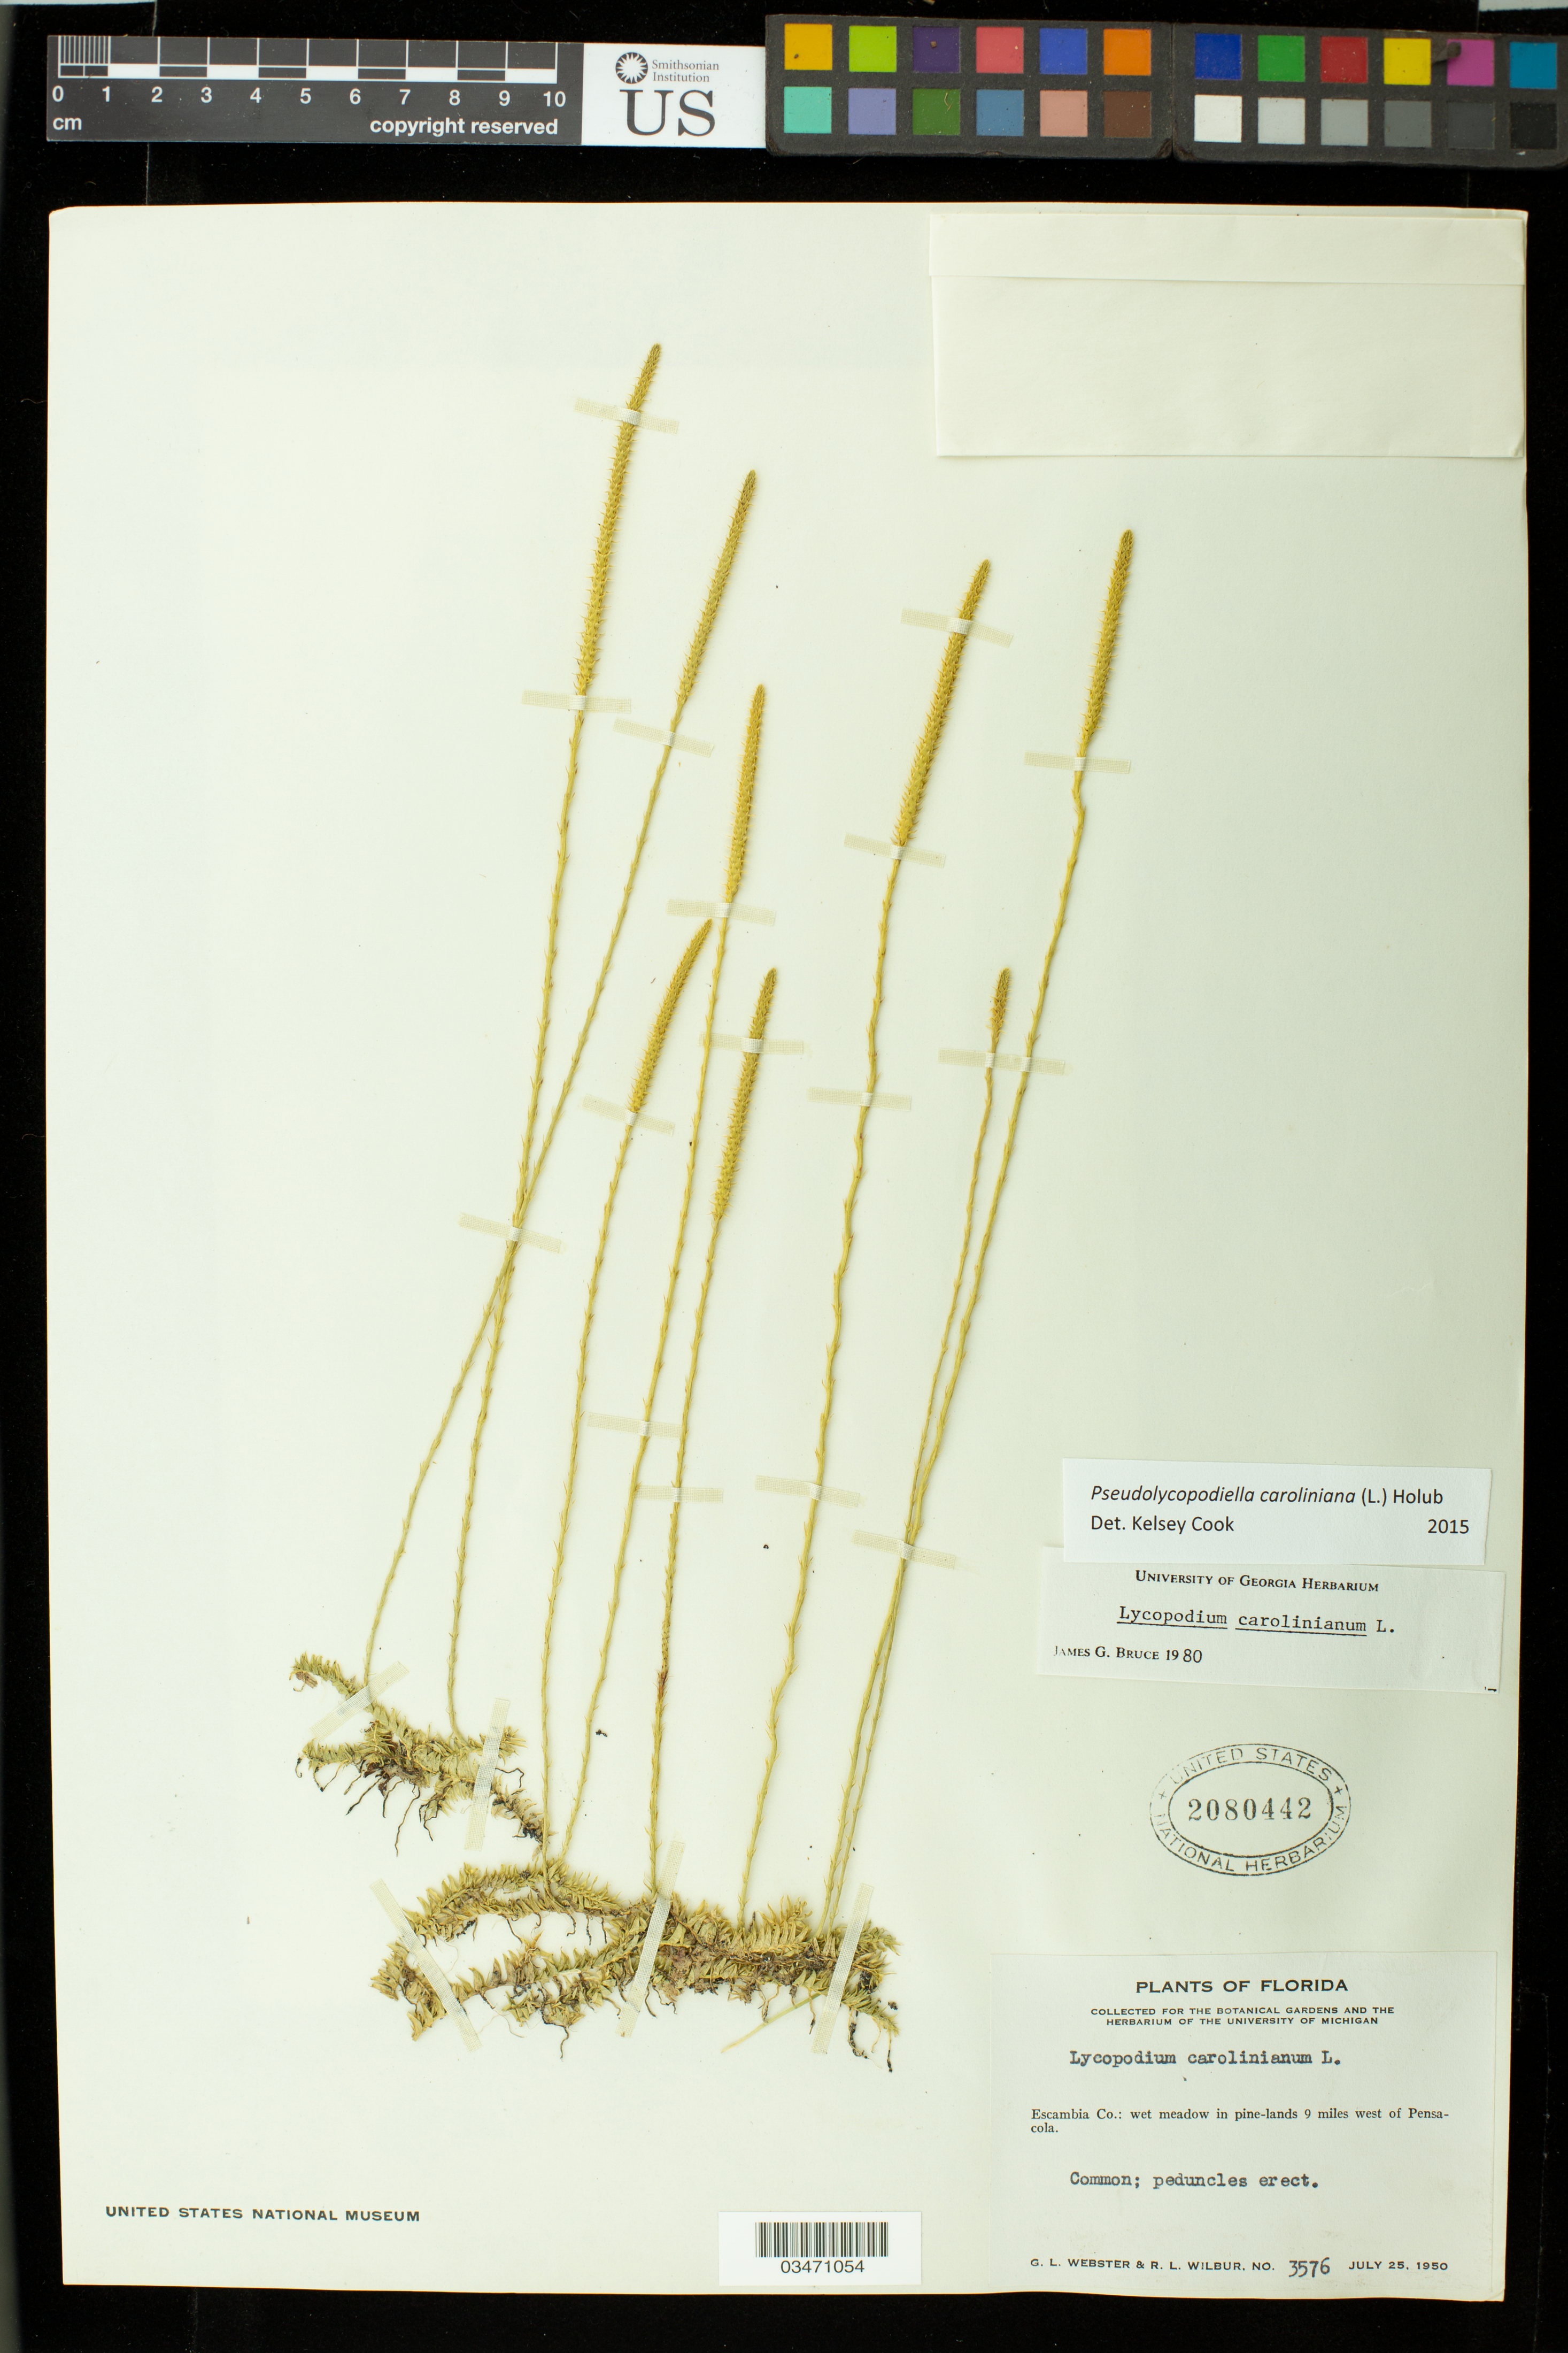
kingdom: Plantae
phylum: Tracheophyta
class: Lycopodiopsida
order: Lycopodiales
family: Lycopodiaceae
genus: Pseudolycopodiella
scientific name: Pseudolycopodiella caroliniana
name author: (L.) Holub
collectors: G. L. Webster & R. L. Wilbur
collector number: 3576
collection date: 1950-07-25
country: United States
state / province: Florida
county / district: Escambia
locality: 9 miles west of Pensacola.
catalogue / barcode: US 2080442